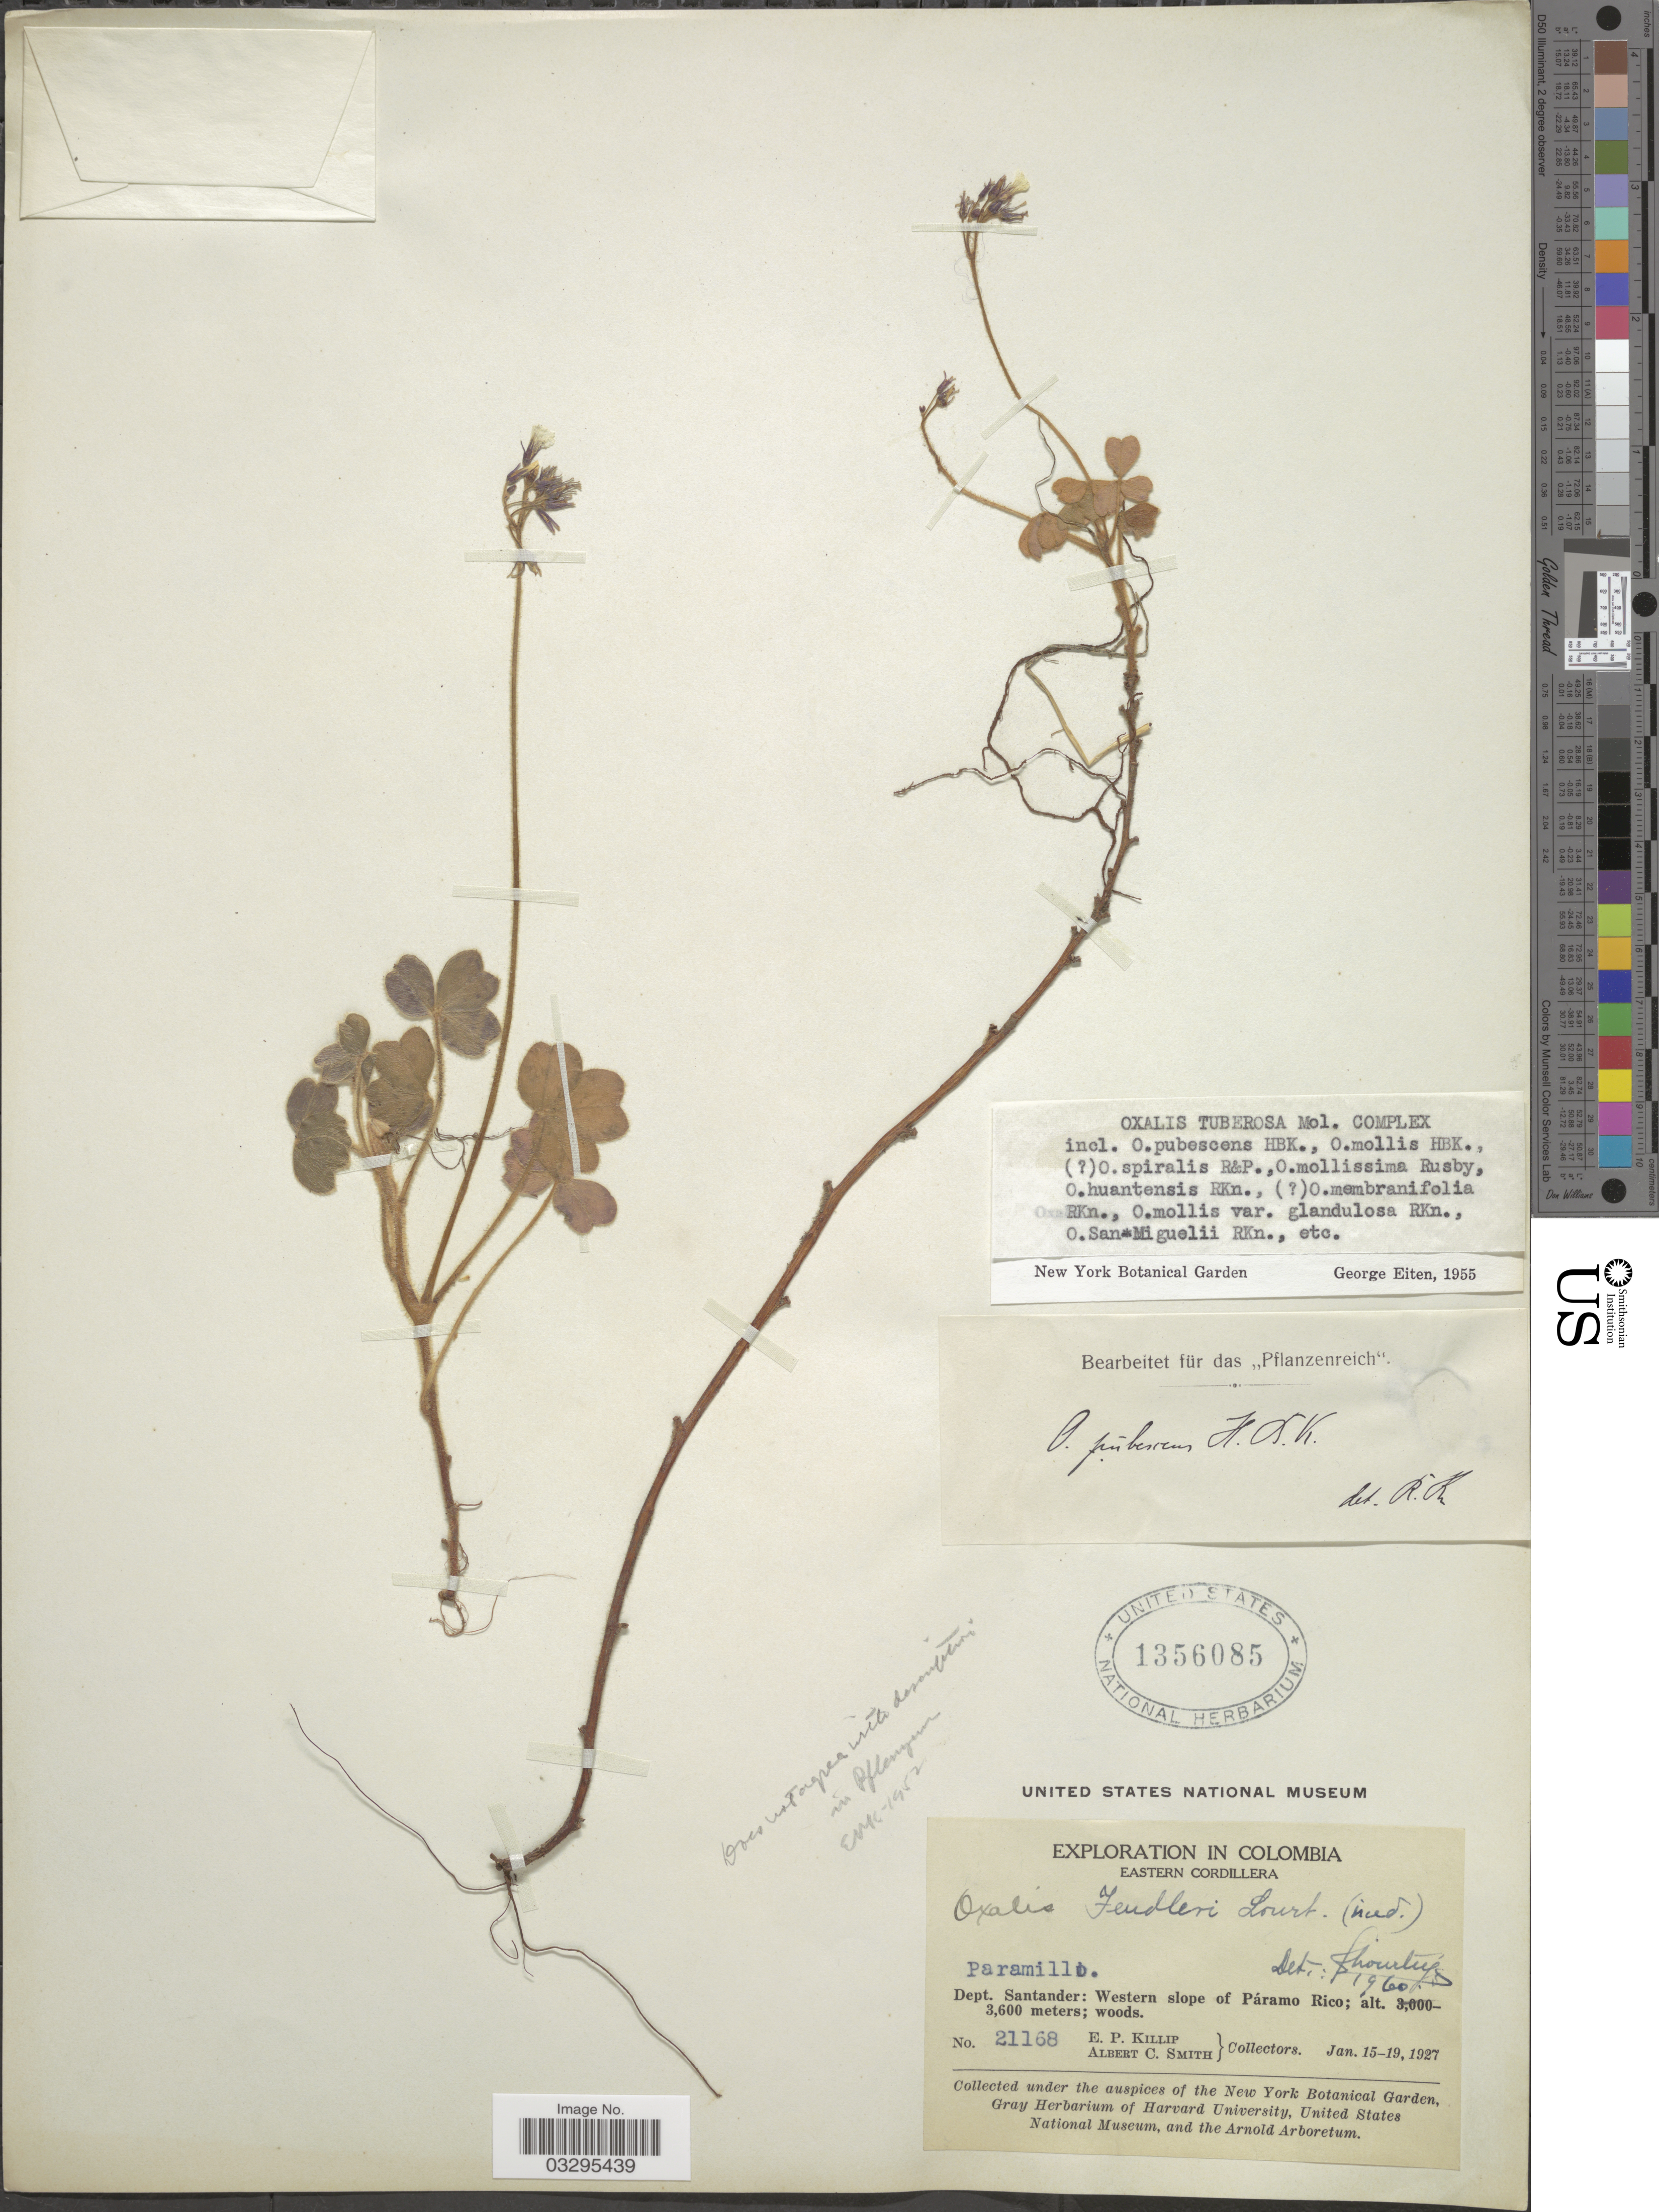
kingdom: Plantae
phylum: Tracheophyta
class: Magnoliopsida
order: Oxalidales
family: Oxalidaceae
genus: Oxalis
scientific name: Oxalis fendleri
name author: Lourteig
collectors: E. P. Killip & A. C. Smith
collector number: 21168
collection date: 1927-01-15/1927-01-19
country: Colombia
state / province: Santander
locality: Eastern Cordillera. Paramillo. Dept. Santander: Western slope of Páramo Rico.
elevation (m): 3600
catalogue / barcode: US 1356085